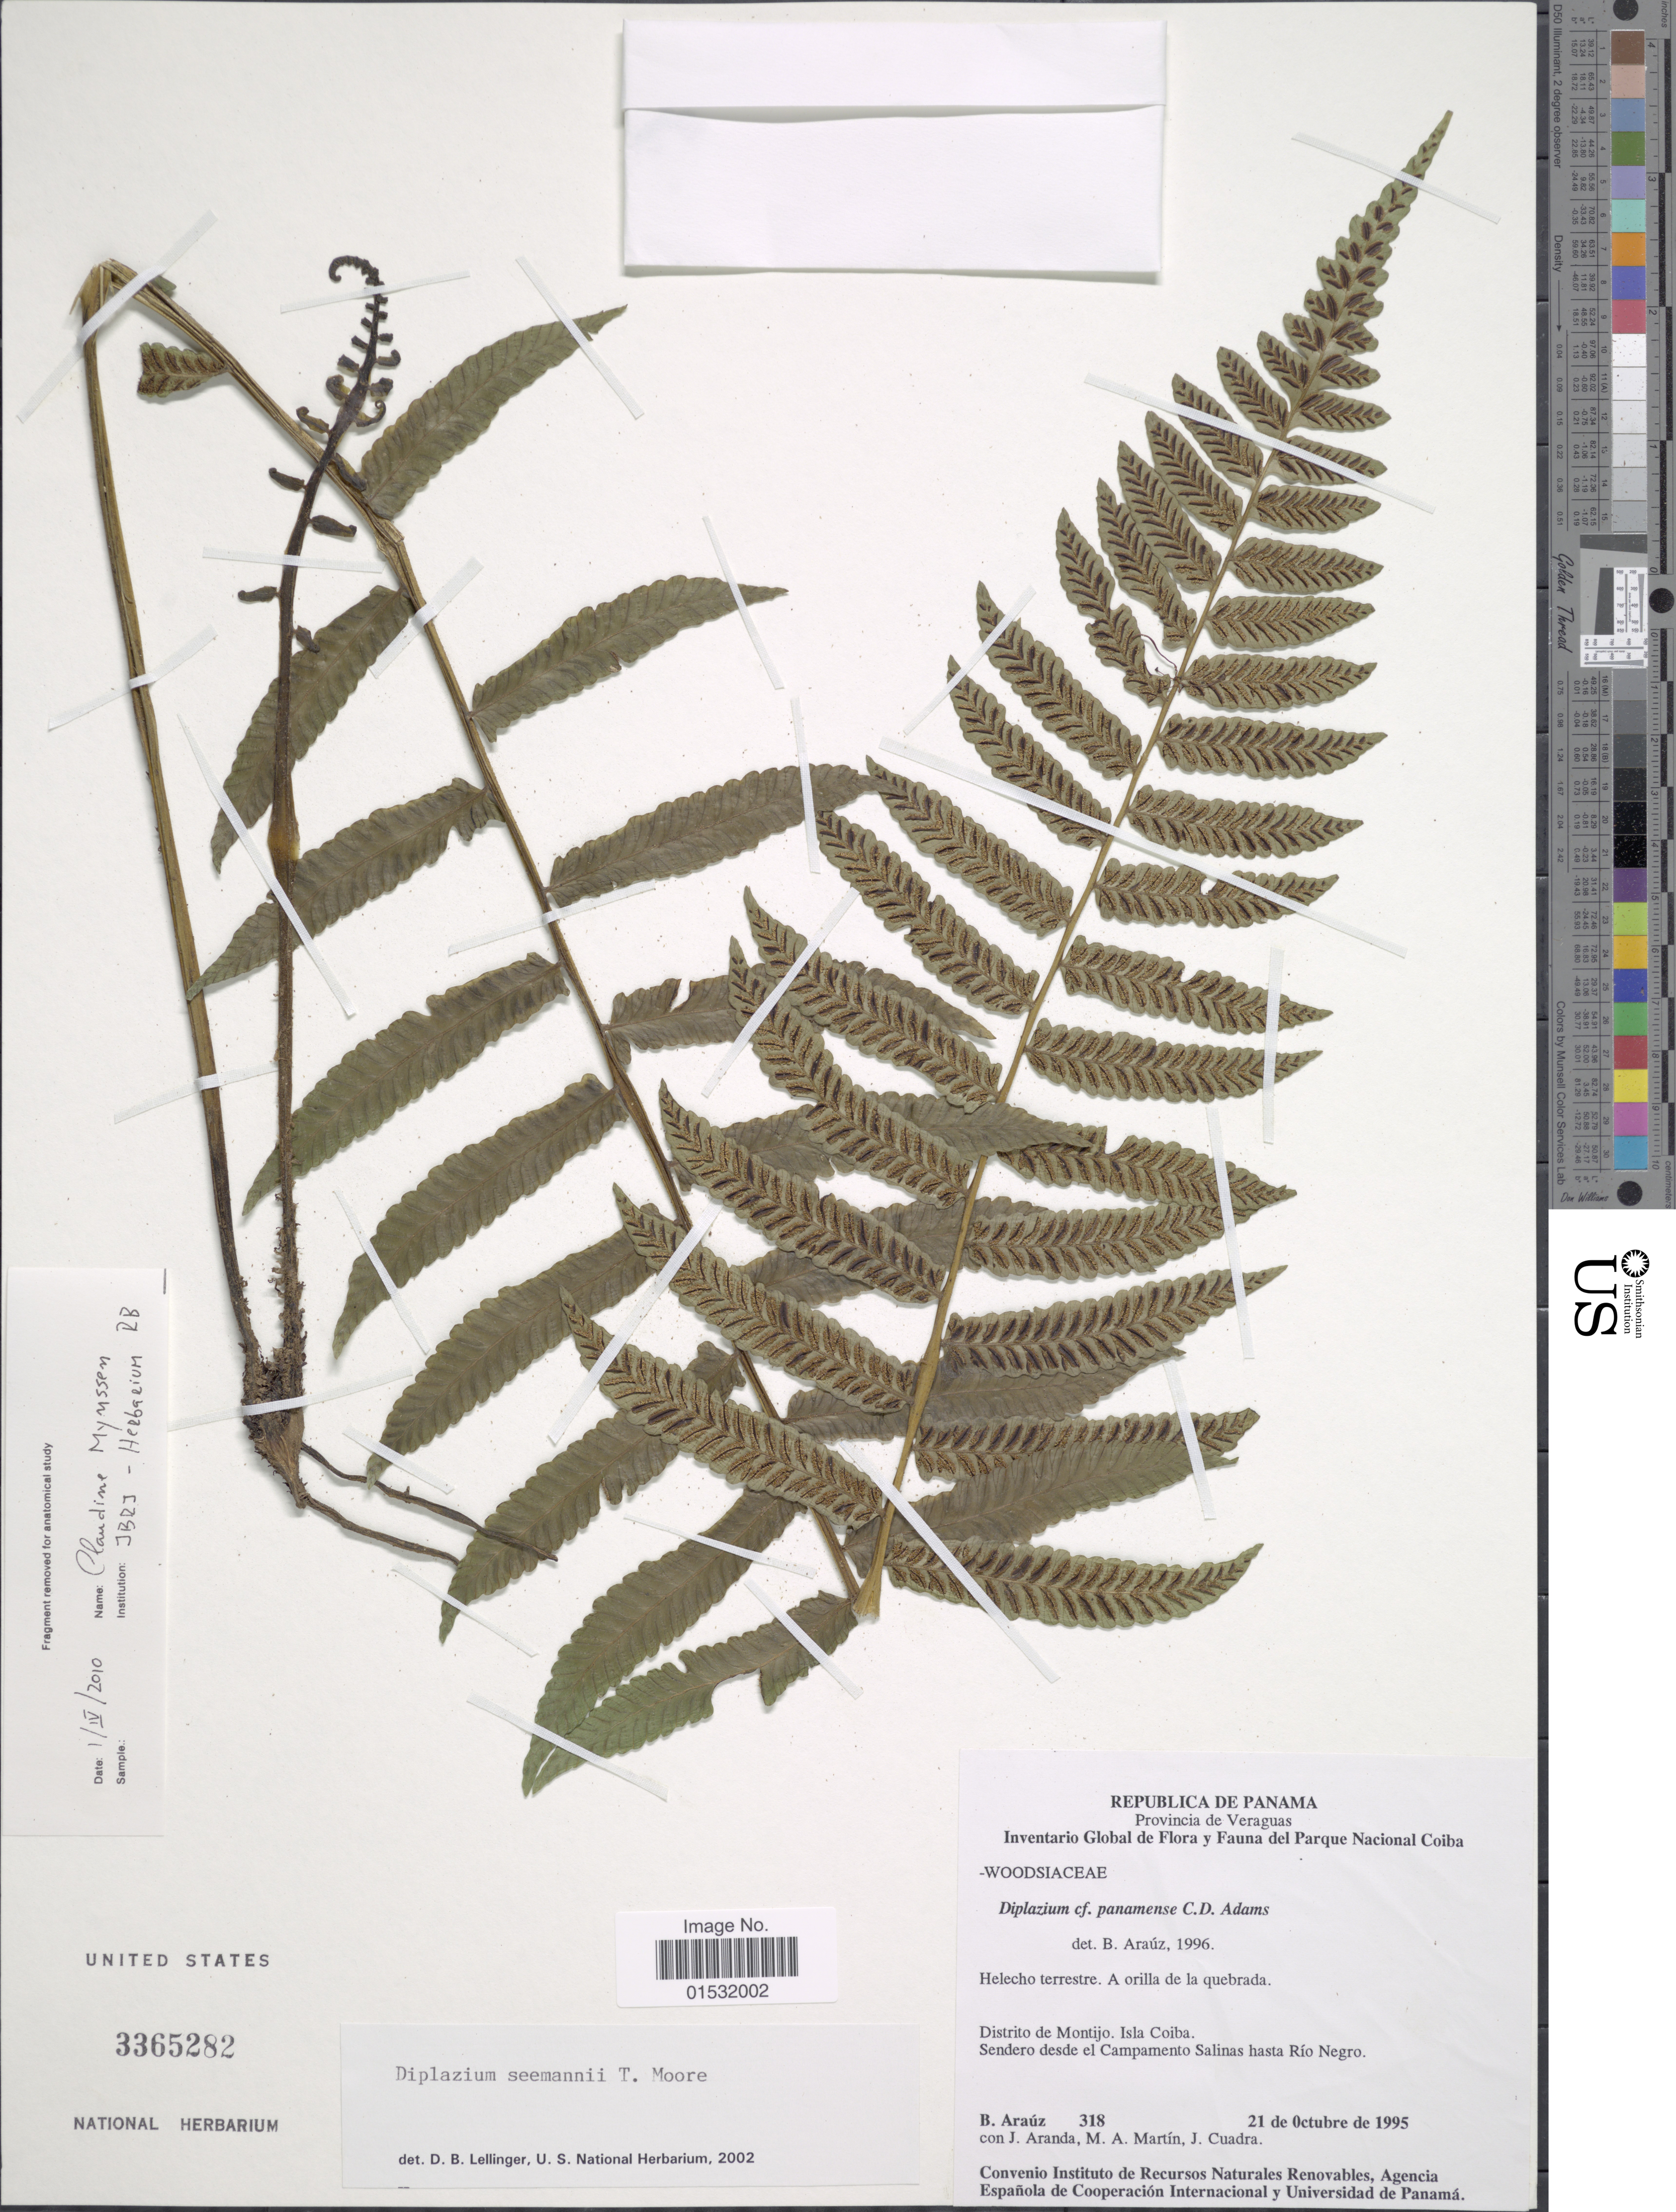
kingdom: Plantae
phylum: Tracheophyta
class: Polypodiopsida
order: Polypodiales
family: Athyriaceae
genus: Diplazium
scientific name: Diplazium seemannii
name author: T. Moore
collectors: B. Araúz, J. Aranda, M. A. Martin & J. Cuadra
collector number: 318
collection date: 1995-10-21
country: Panama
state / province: Veraguas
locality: Distrito de Montijo. Isla Coiba. Sendero desde el Campamento Salinas hasta Río Negro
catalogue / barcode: US 3365282